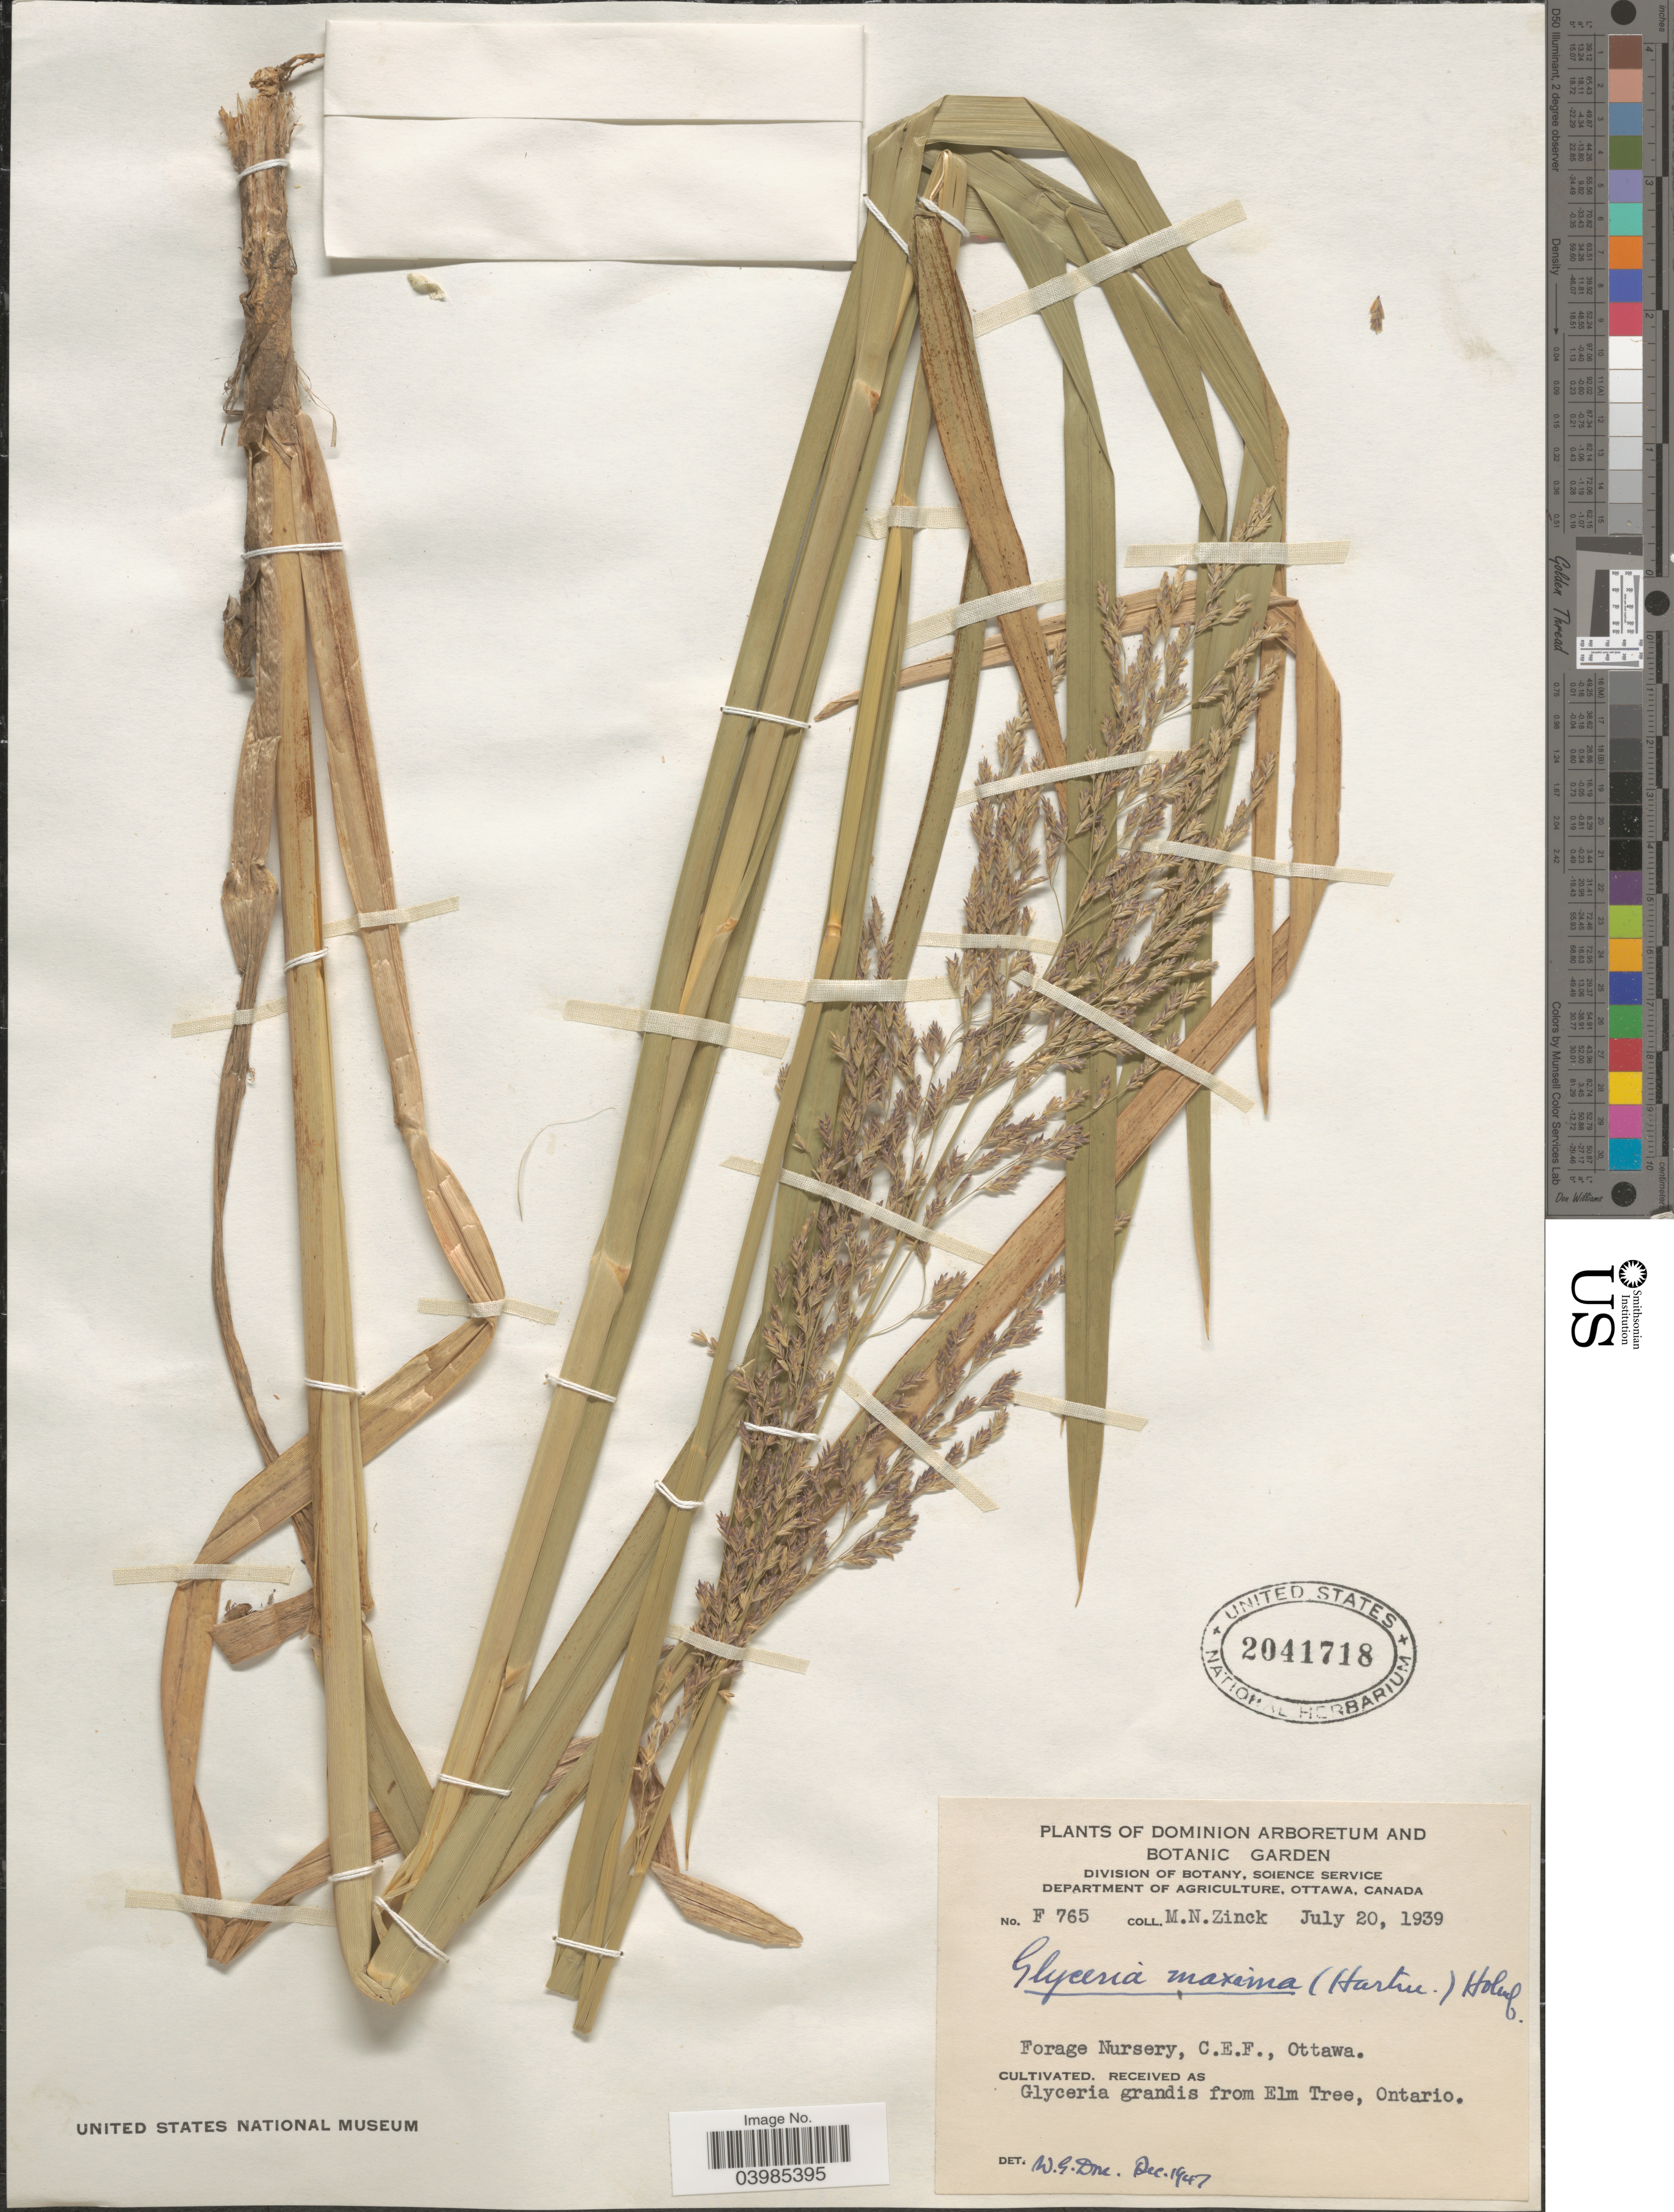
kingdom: Plantae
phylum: Tracheophyta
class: Liliopsida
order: Poales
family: Poaceae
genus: Glyceria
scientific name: Glyceria maxima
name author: (Hartm.) Holmb.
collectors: M. Zinck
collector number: F765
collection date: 1939-07-20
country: Canada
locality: Dominion Arboretum and Botanic Garden. Forage Nursery, C.E.F., Ottawa.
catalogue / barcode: US 2041718